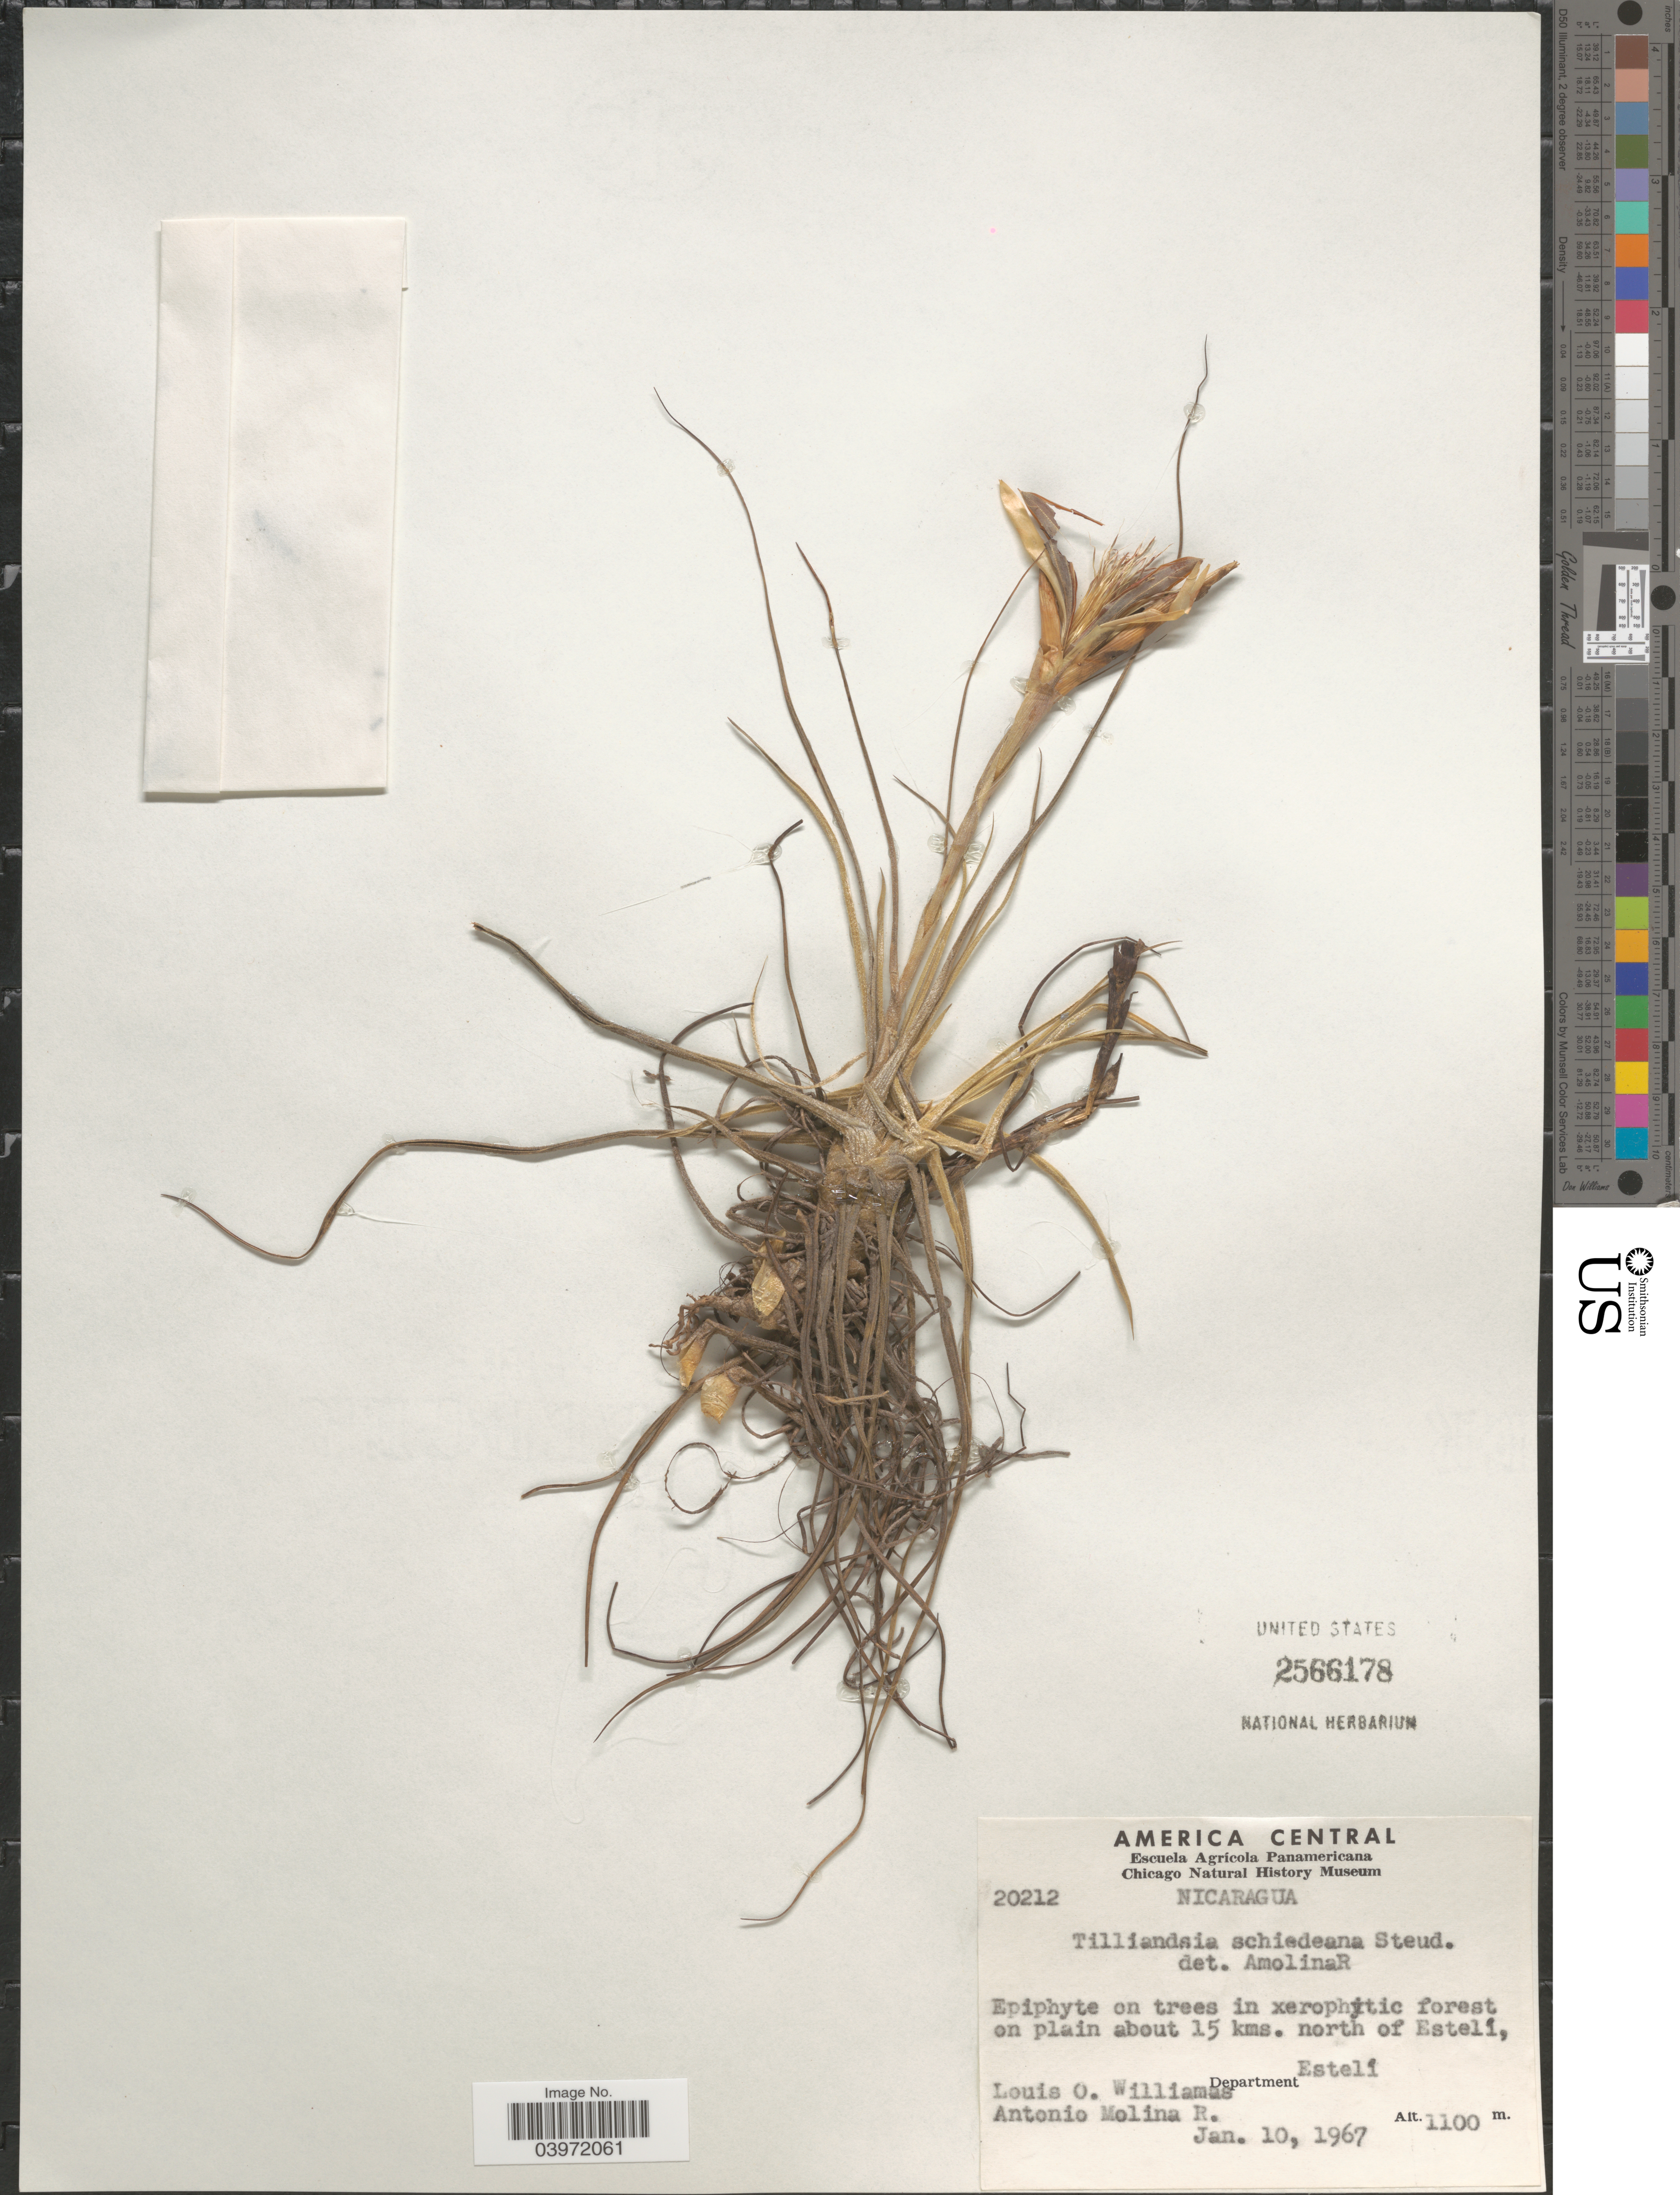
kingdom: Plantae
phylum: Tracheophyta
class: Liliopsida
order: Poales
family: Bromeliaceae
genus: Tillandsia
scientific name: Tillandsia schiedeana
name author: Steud.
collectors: L. O. Williams & A. Molina R.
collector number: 20212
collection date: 1967-01-10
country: Nicaragua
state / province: Esteli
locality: On plain about 15 kms. north of Estelí, Department of Estelí.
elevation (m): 1100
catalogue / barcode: US 2566178